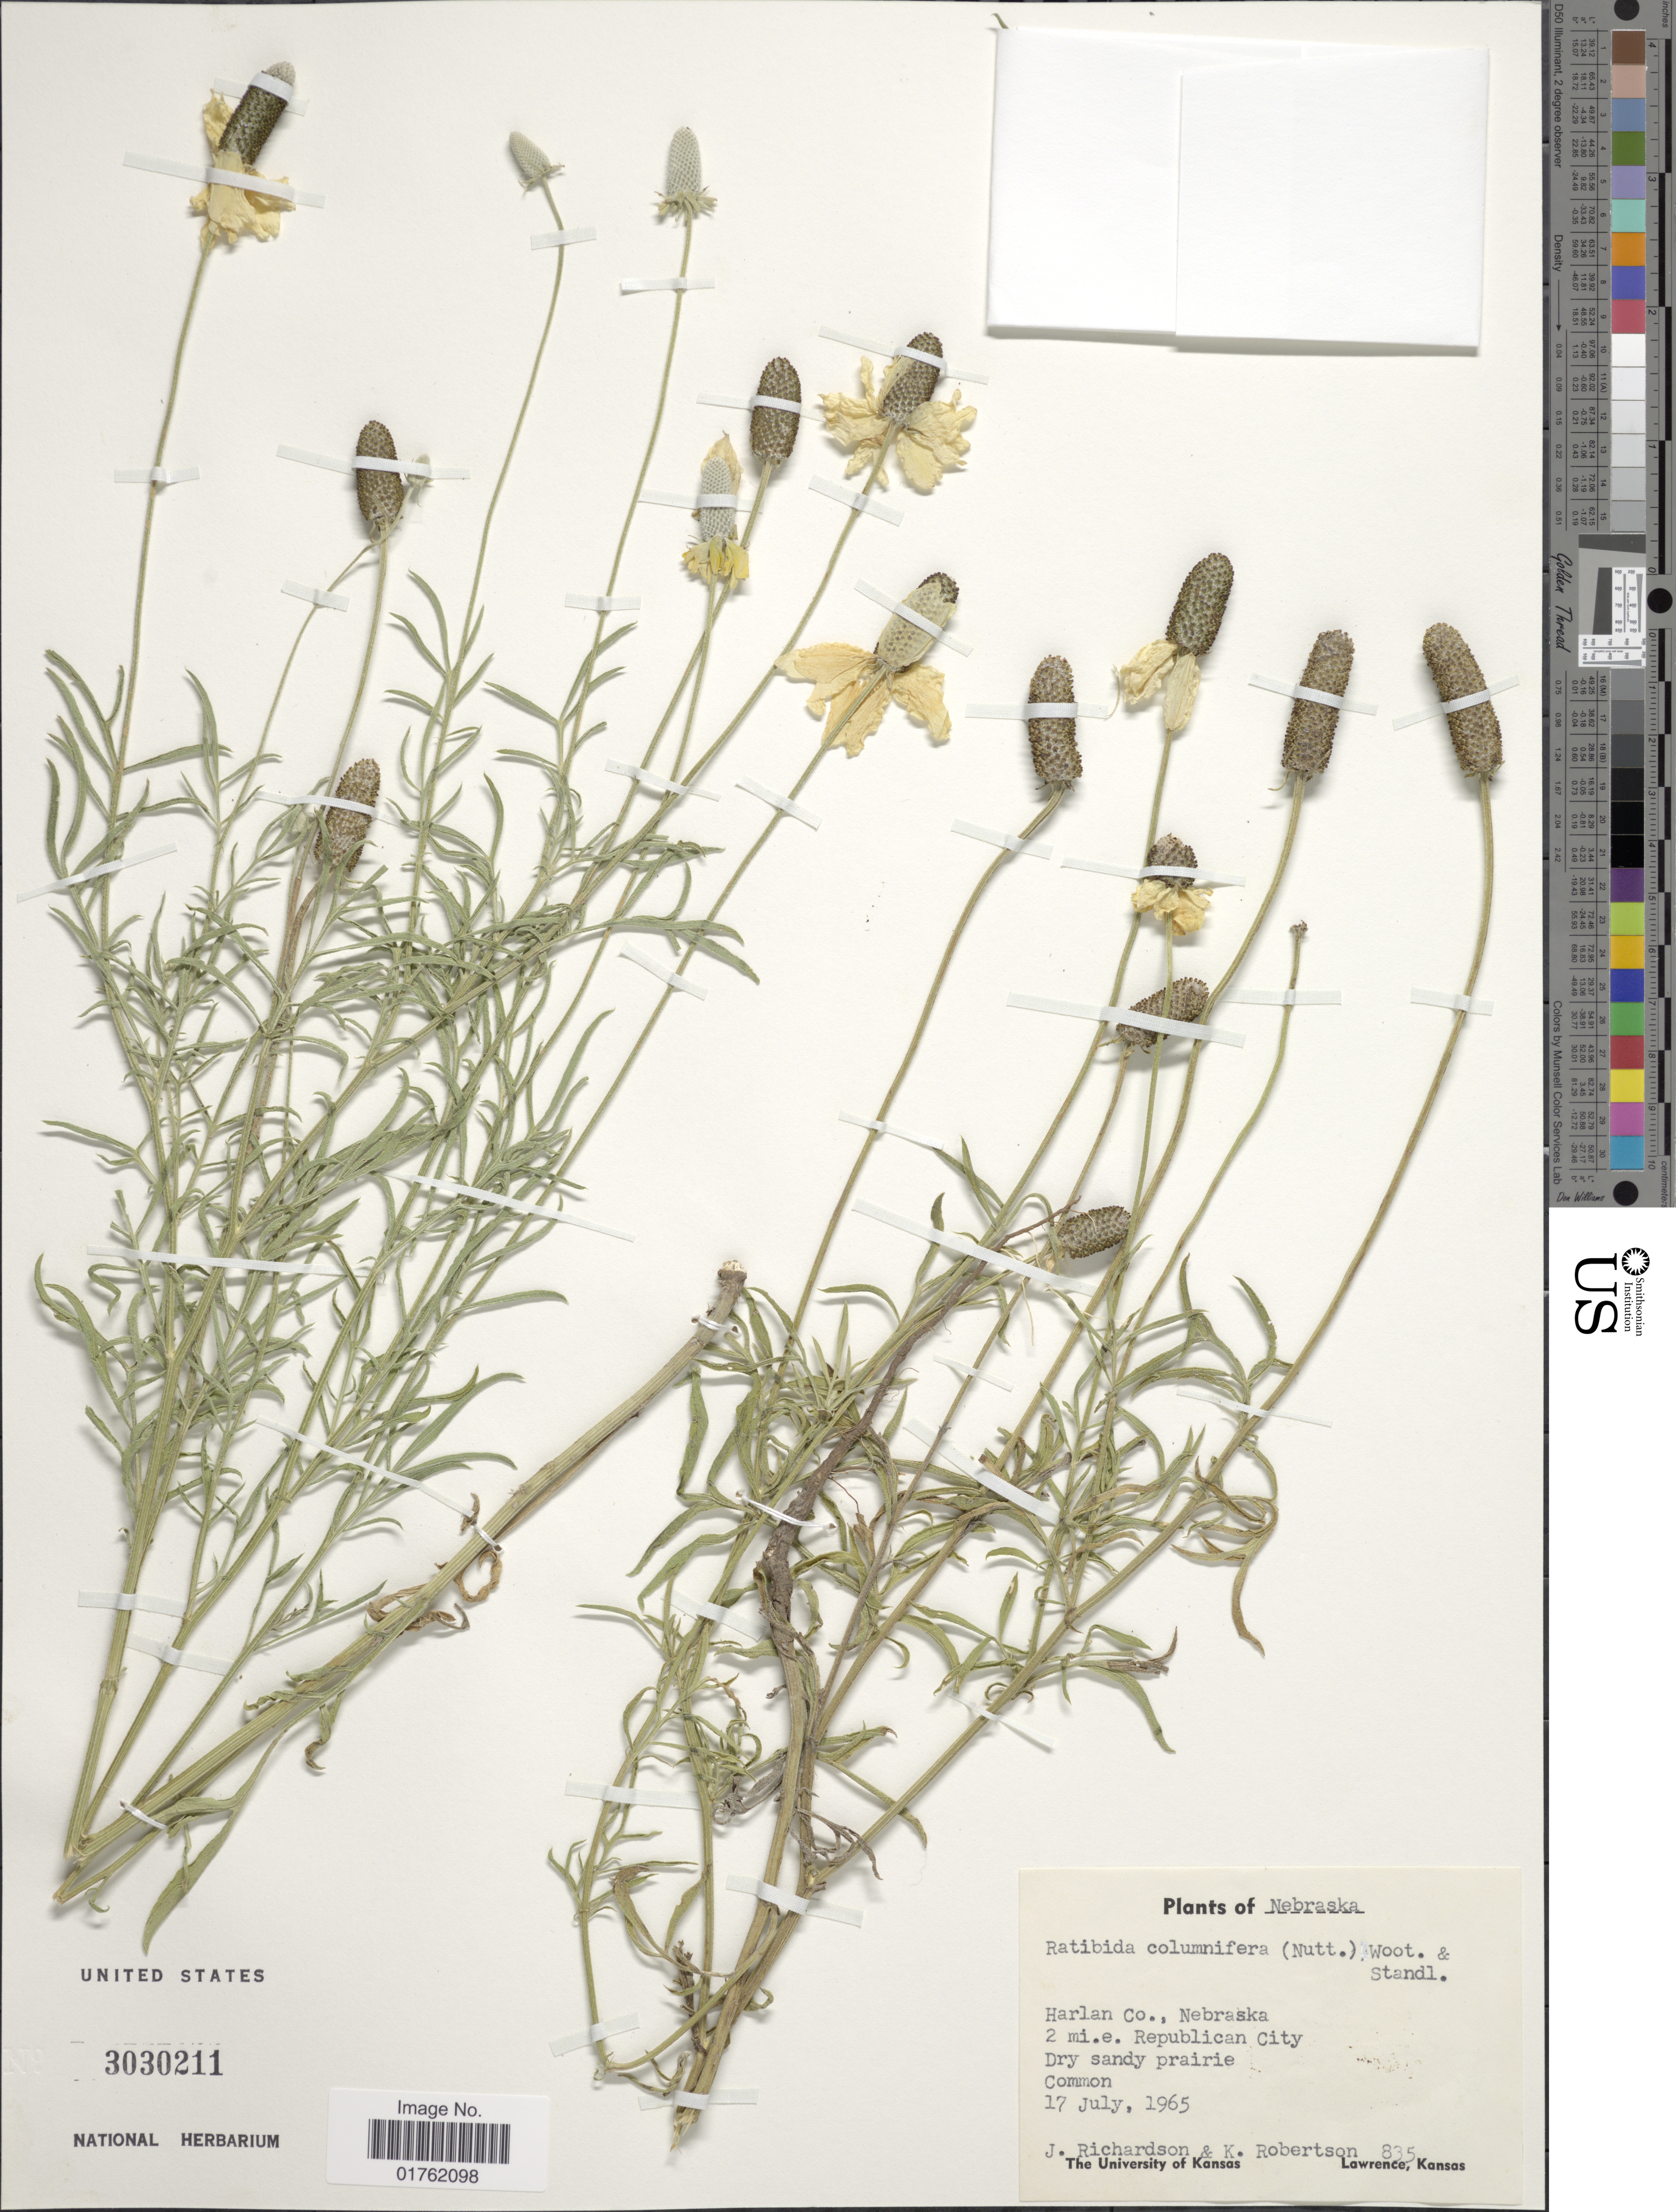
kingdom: Plantae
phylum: Tracheophyta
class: Magnoliopsida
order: Asterales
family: Asteraceae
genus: Ratibida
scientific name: Ratibida columnaris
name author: (Pursh) D. Don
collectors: J. Richardson & K. Robertson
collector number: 835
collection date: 1965-07-17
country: United States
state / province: Nebraska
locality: Harlan Co., Nebraska, 2 mi. e. Republican City, Dry sandy prairie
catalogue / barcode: US 3030211